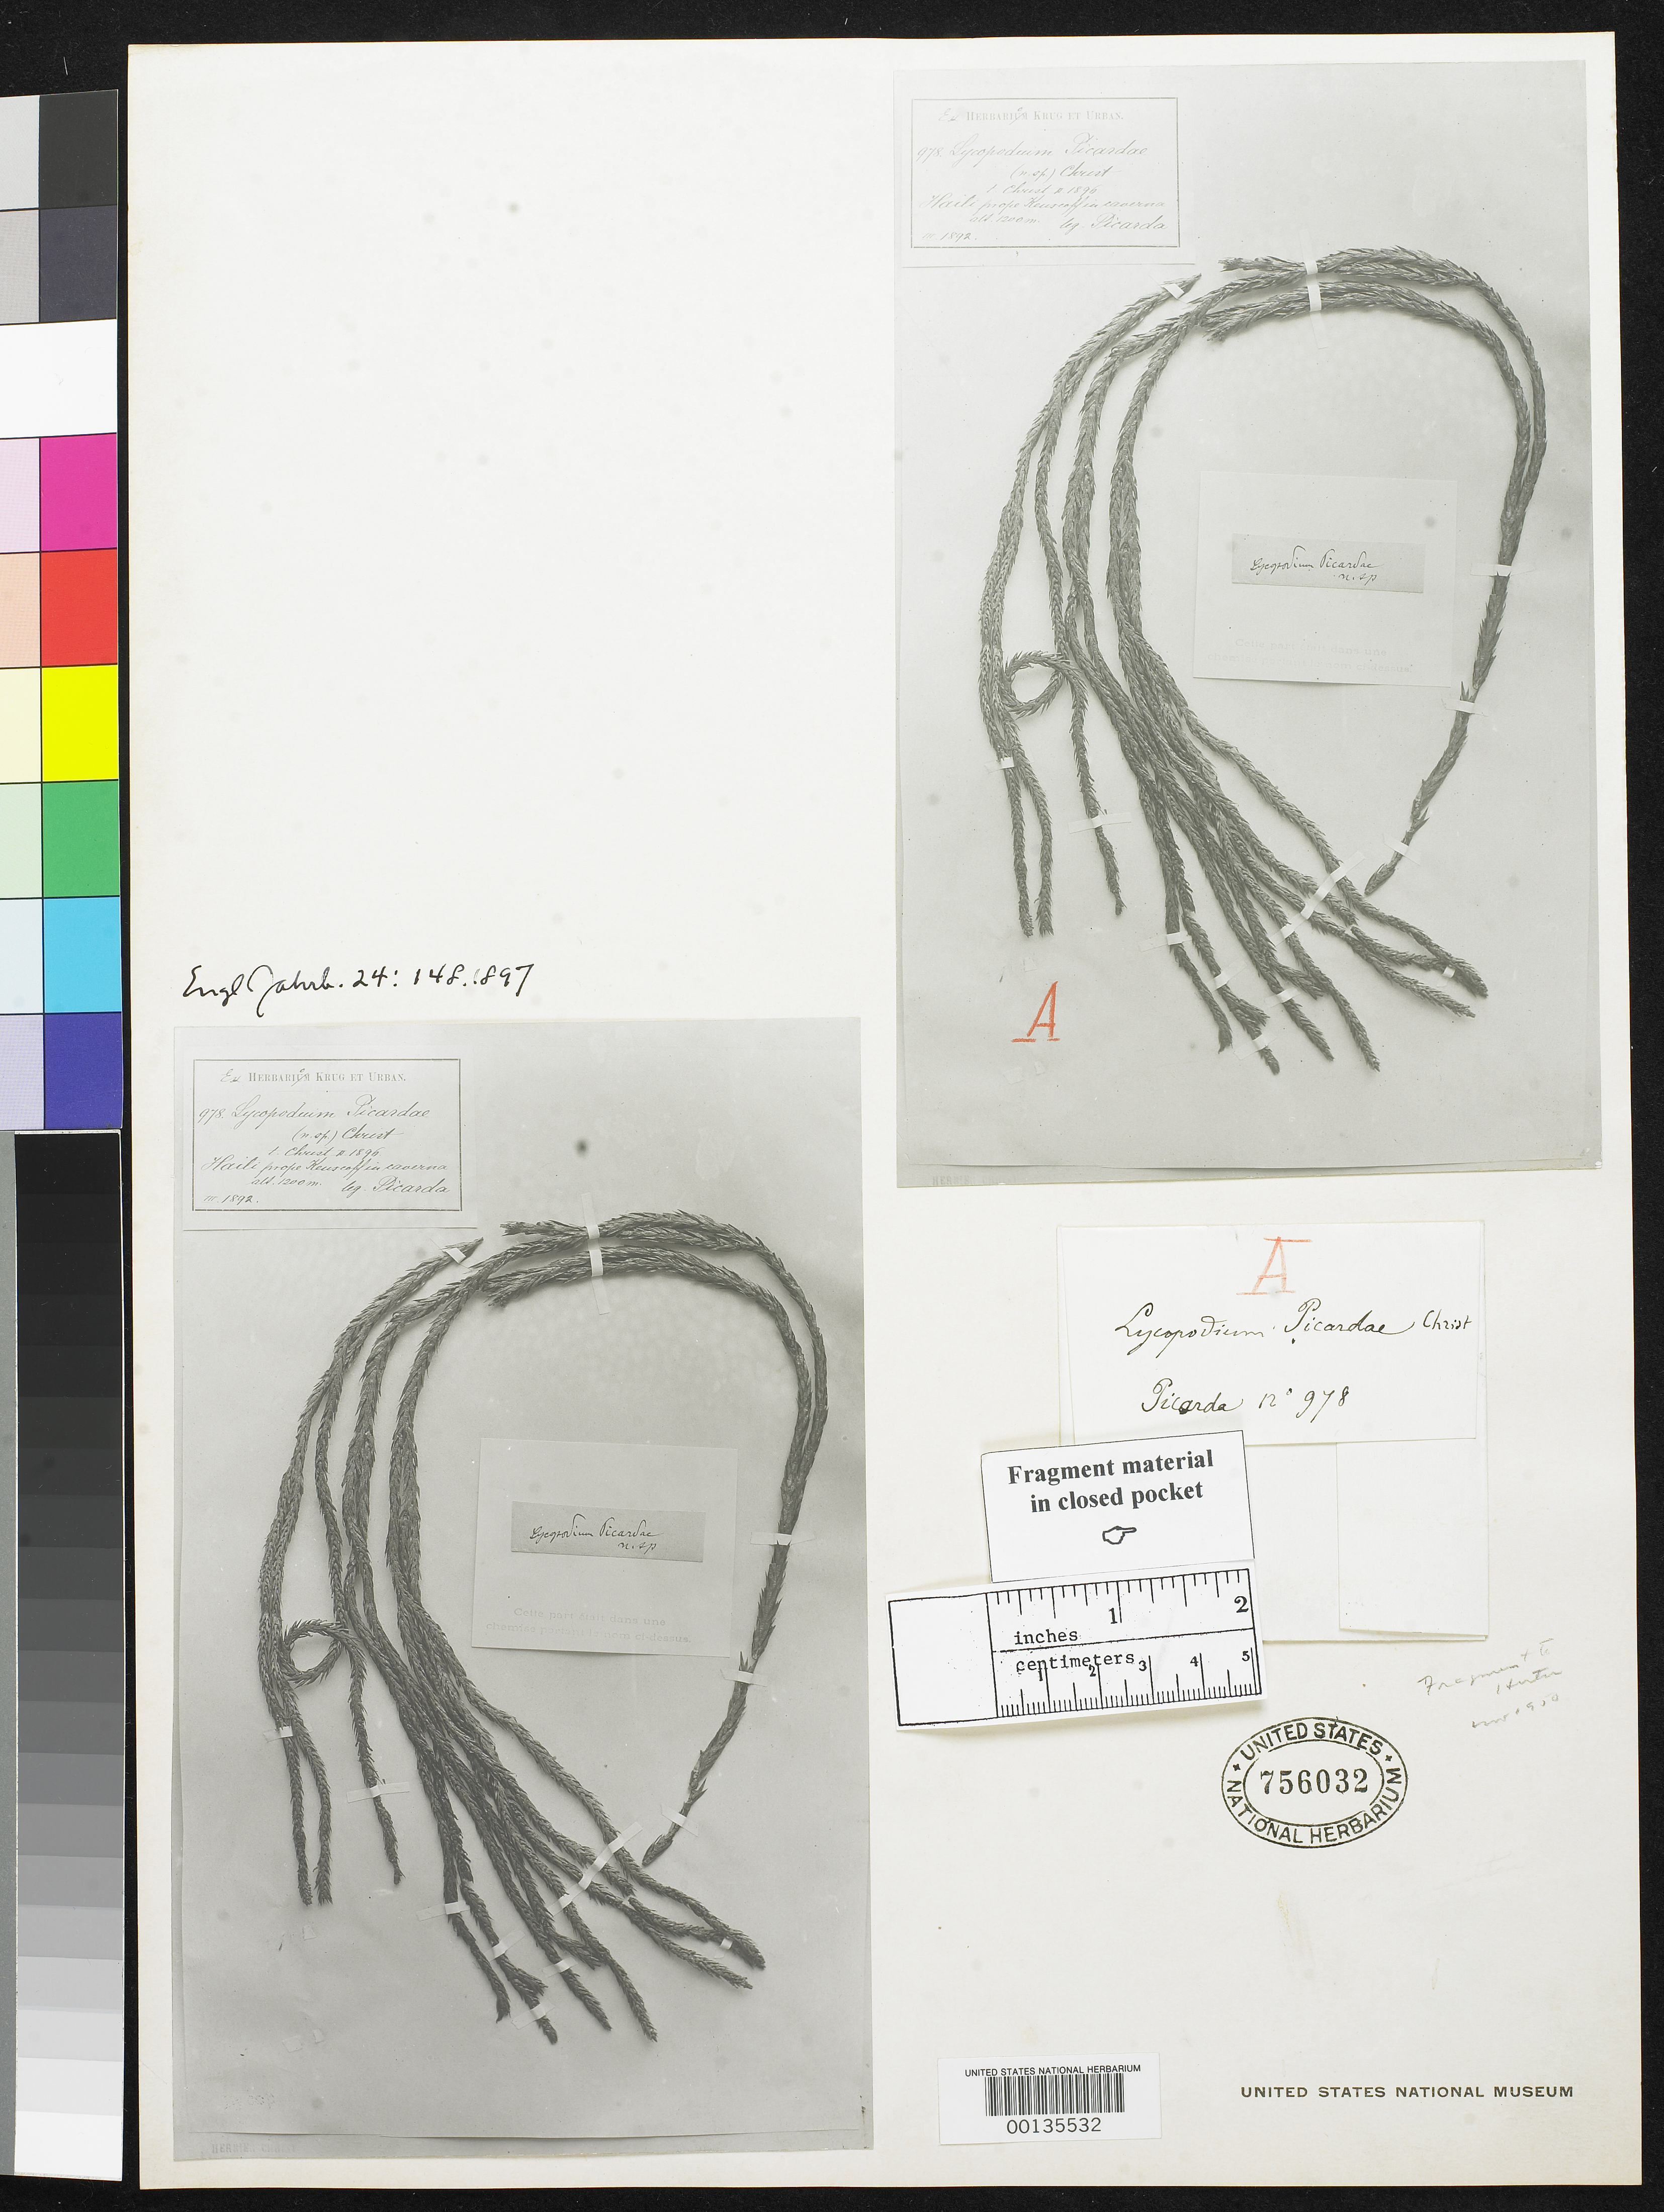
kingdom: Plantae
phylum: Tracheophyta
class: Lycopodiopsida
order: Lycopodiales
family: Lycopodiaceae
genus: Lycopodium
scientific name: Lycopodium picardae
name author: Christ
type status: Type Collection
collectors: L. Picarda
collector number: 978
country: Haiti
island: Hispaniola Island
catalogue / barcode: US 756032